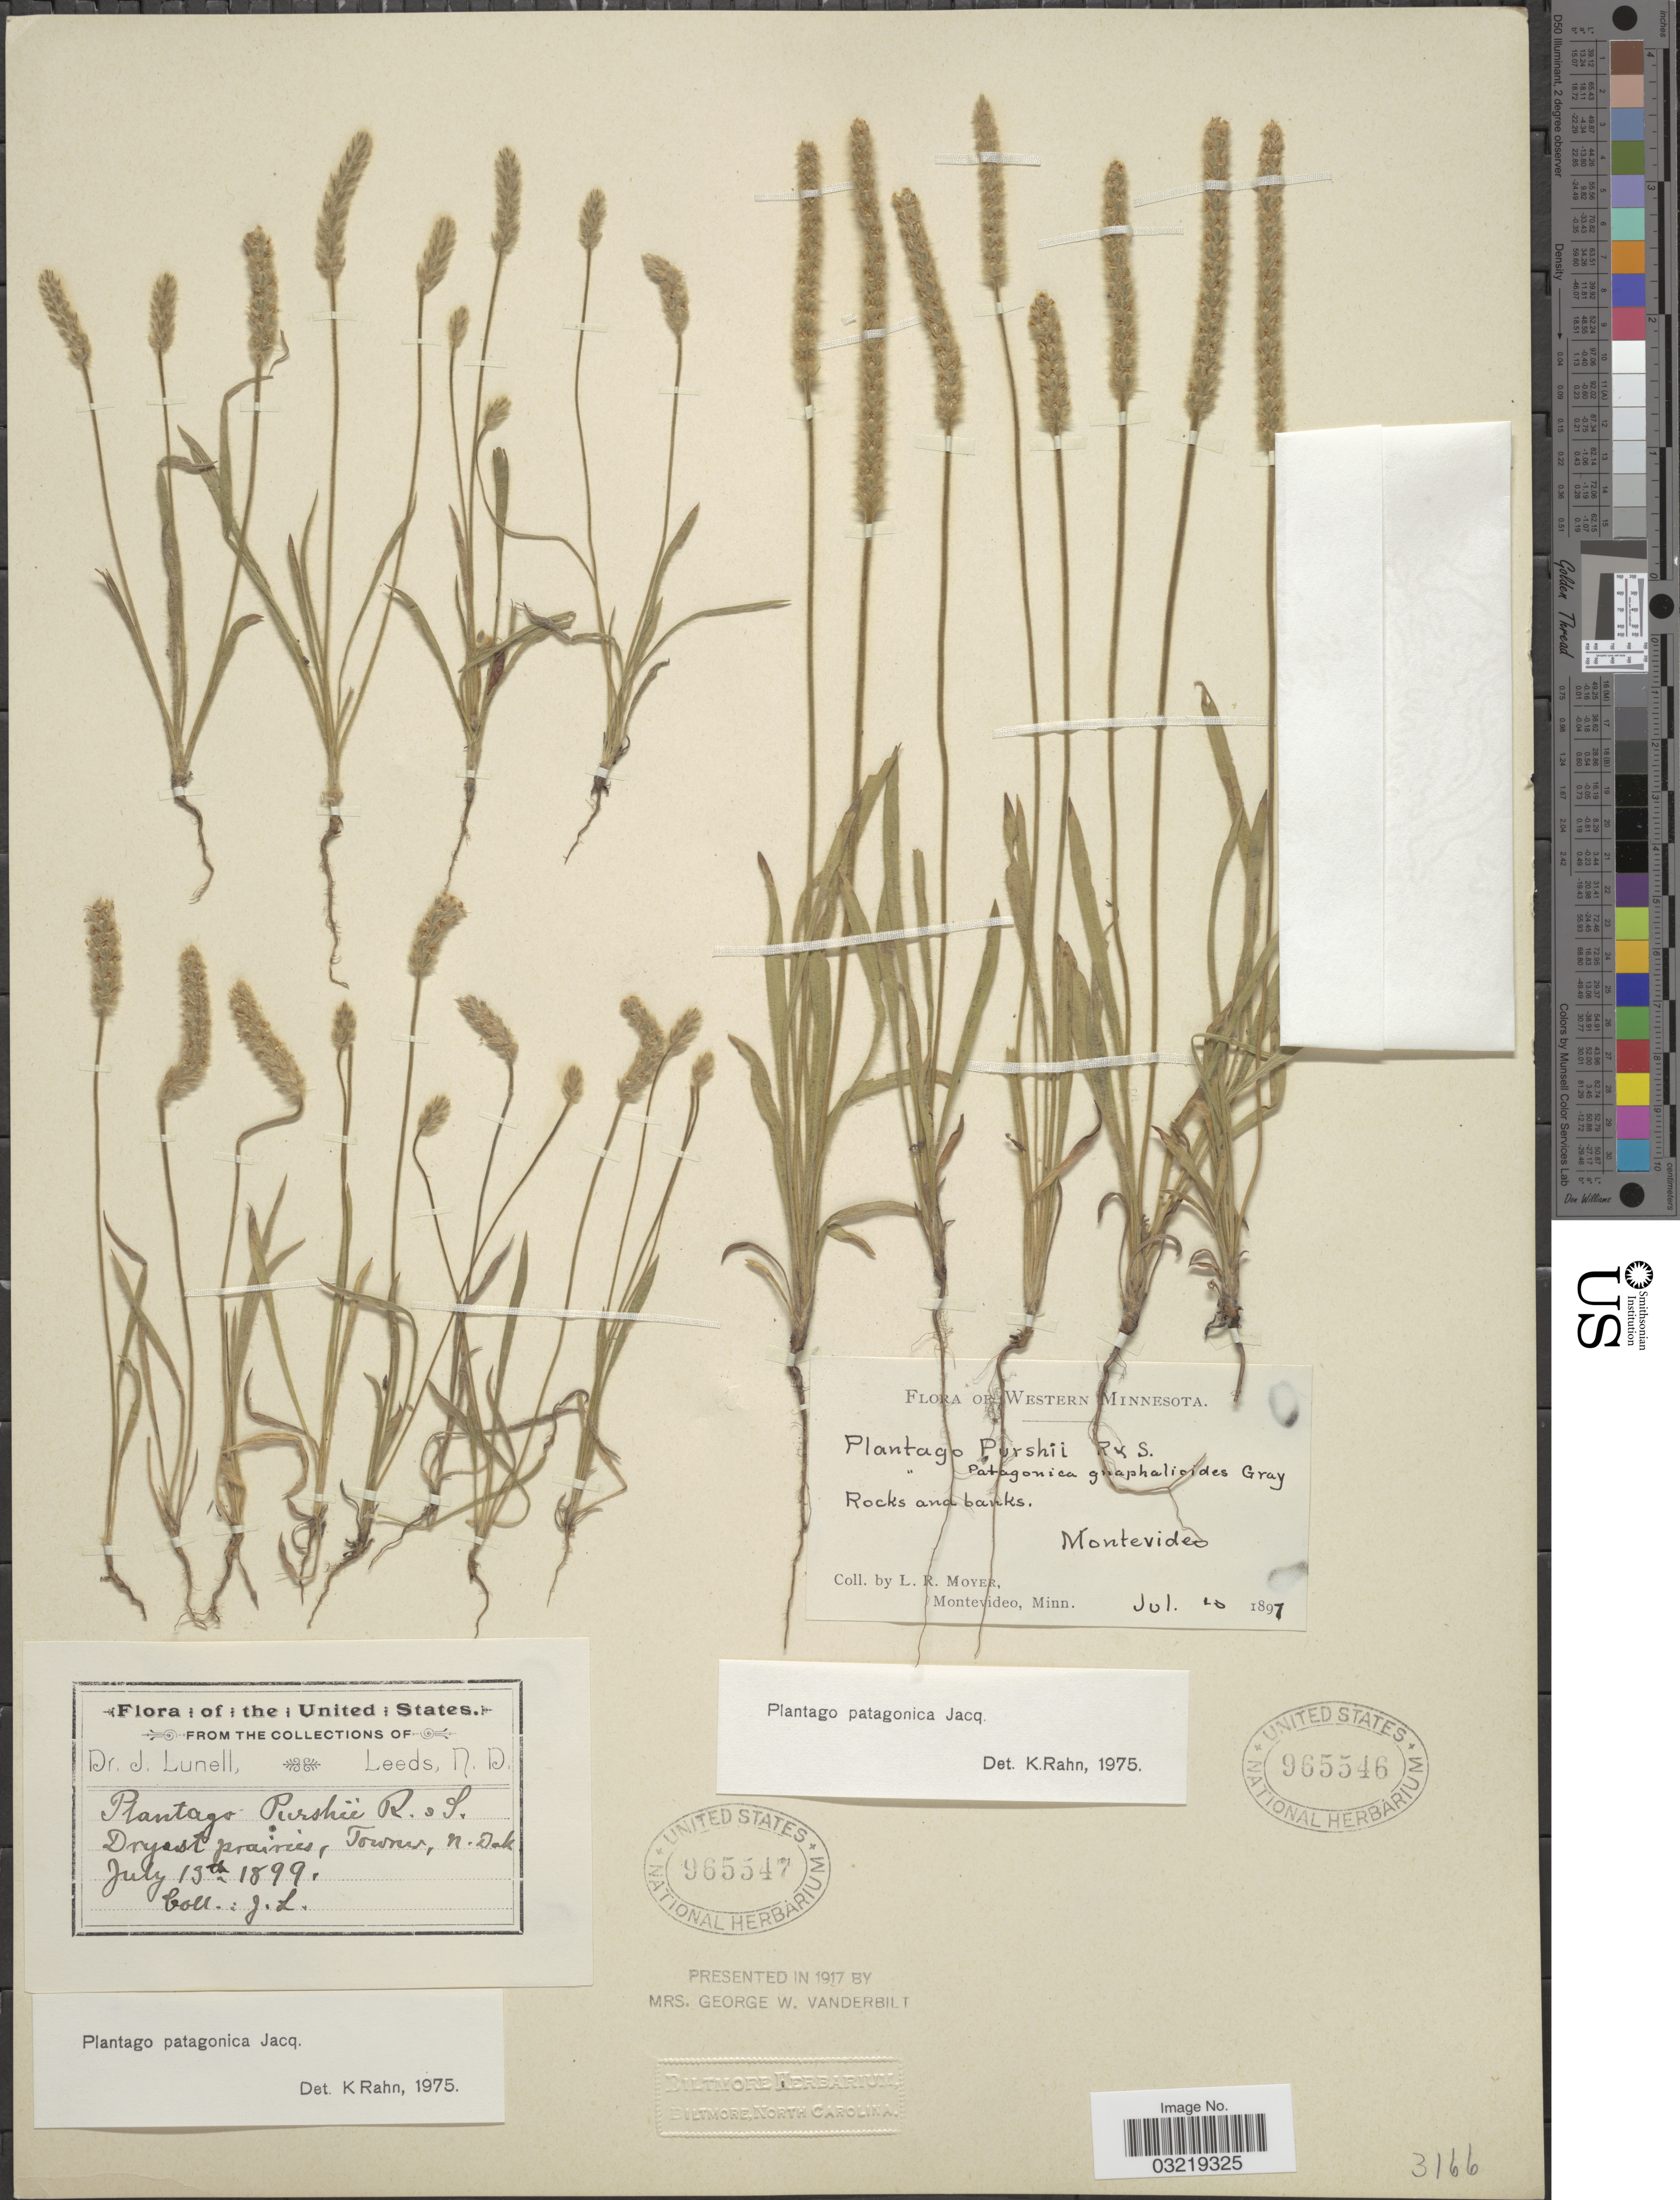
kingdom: Plantae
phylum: Tracheophyta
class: Magnoliopsida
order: Lamiales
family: Plantaginaceae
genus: Plantago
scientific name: Plantago patagonica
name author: Jacq.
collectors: L. Moyer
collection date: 1897-07-10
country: United States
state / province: Minnesota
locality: Western Minnesota. Montevideo.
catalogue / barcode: US 965546